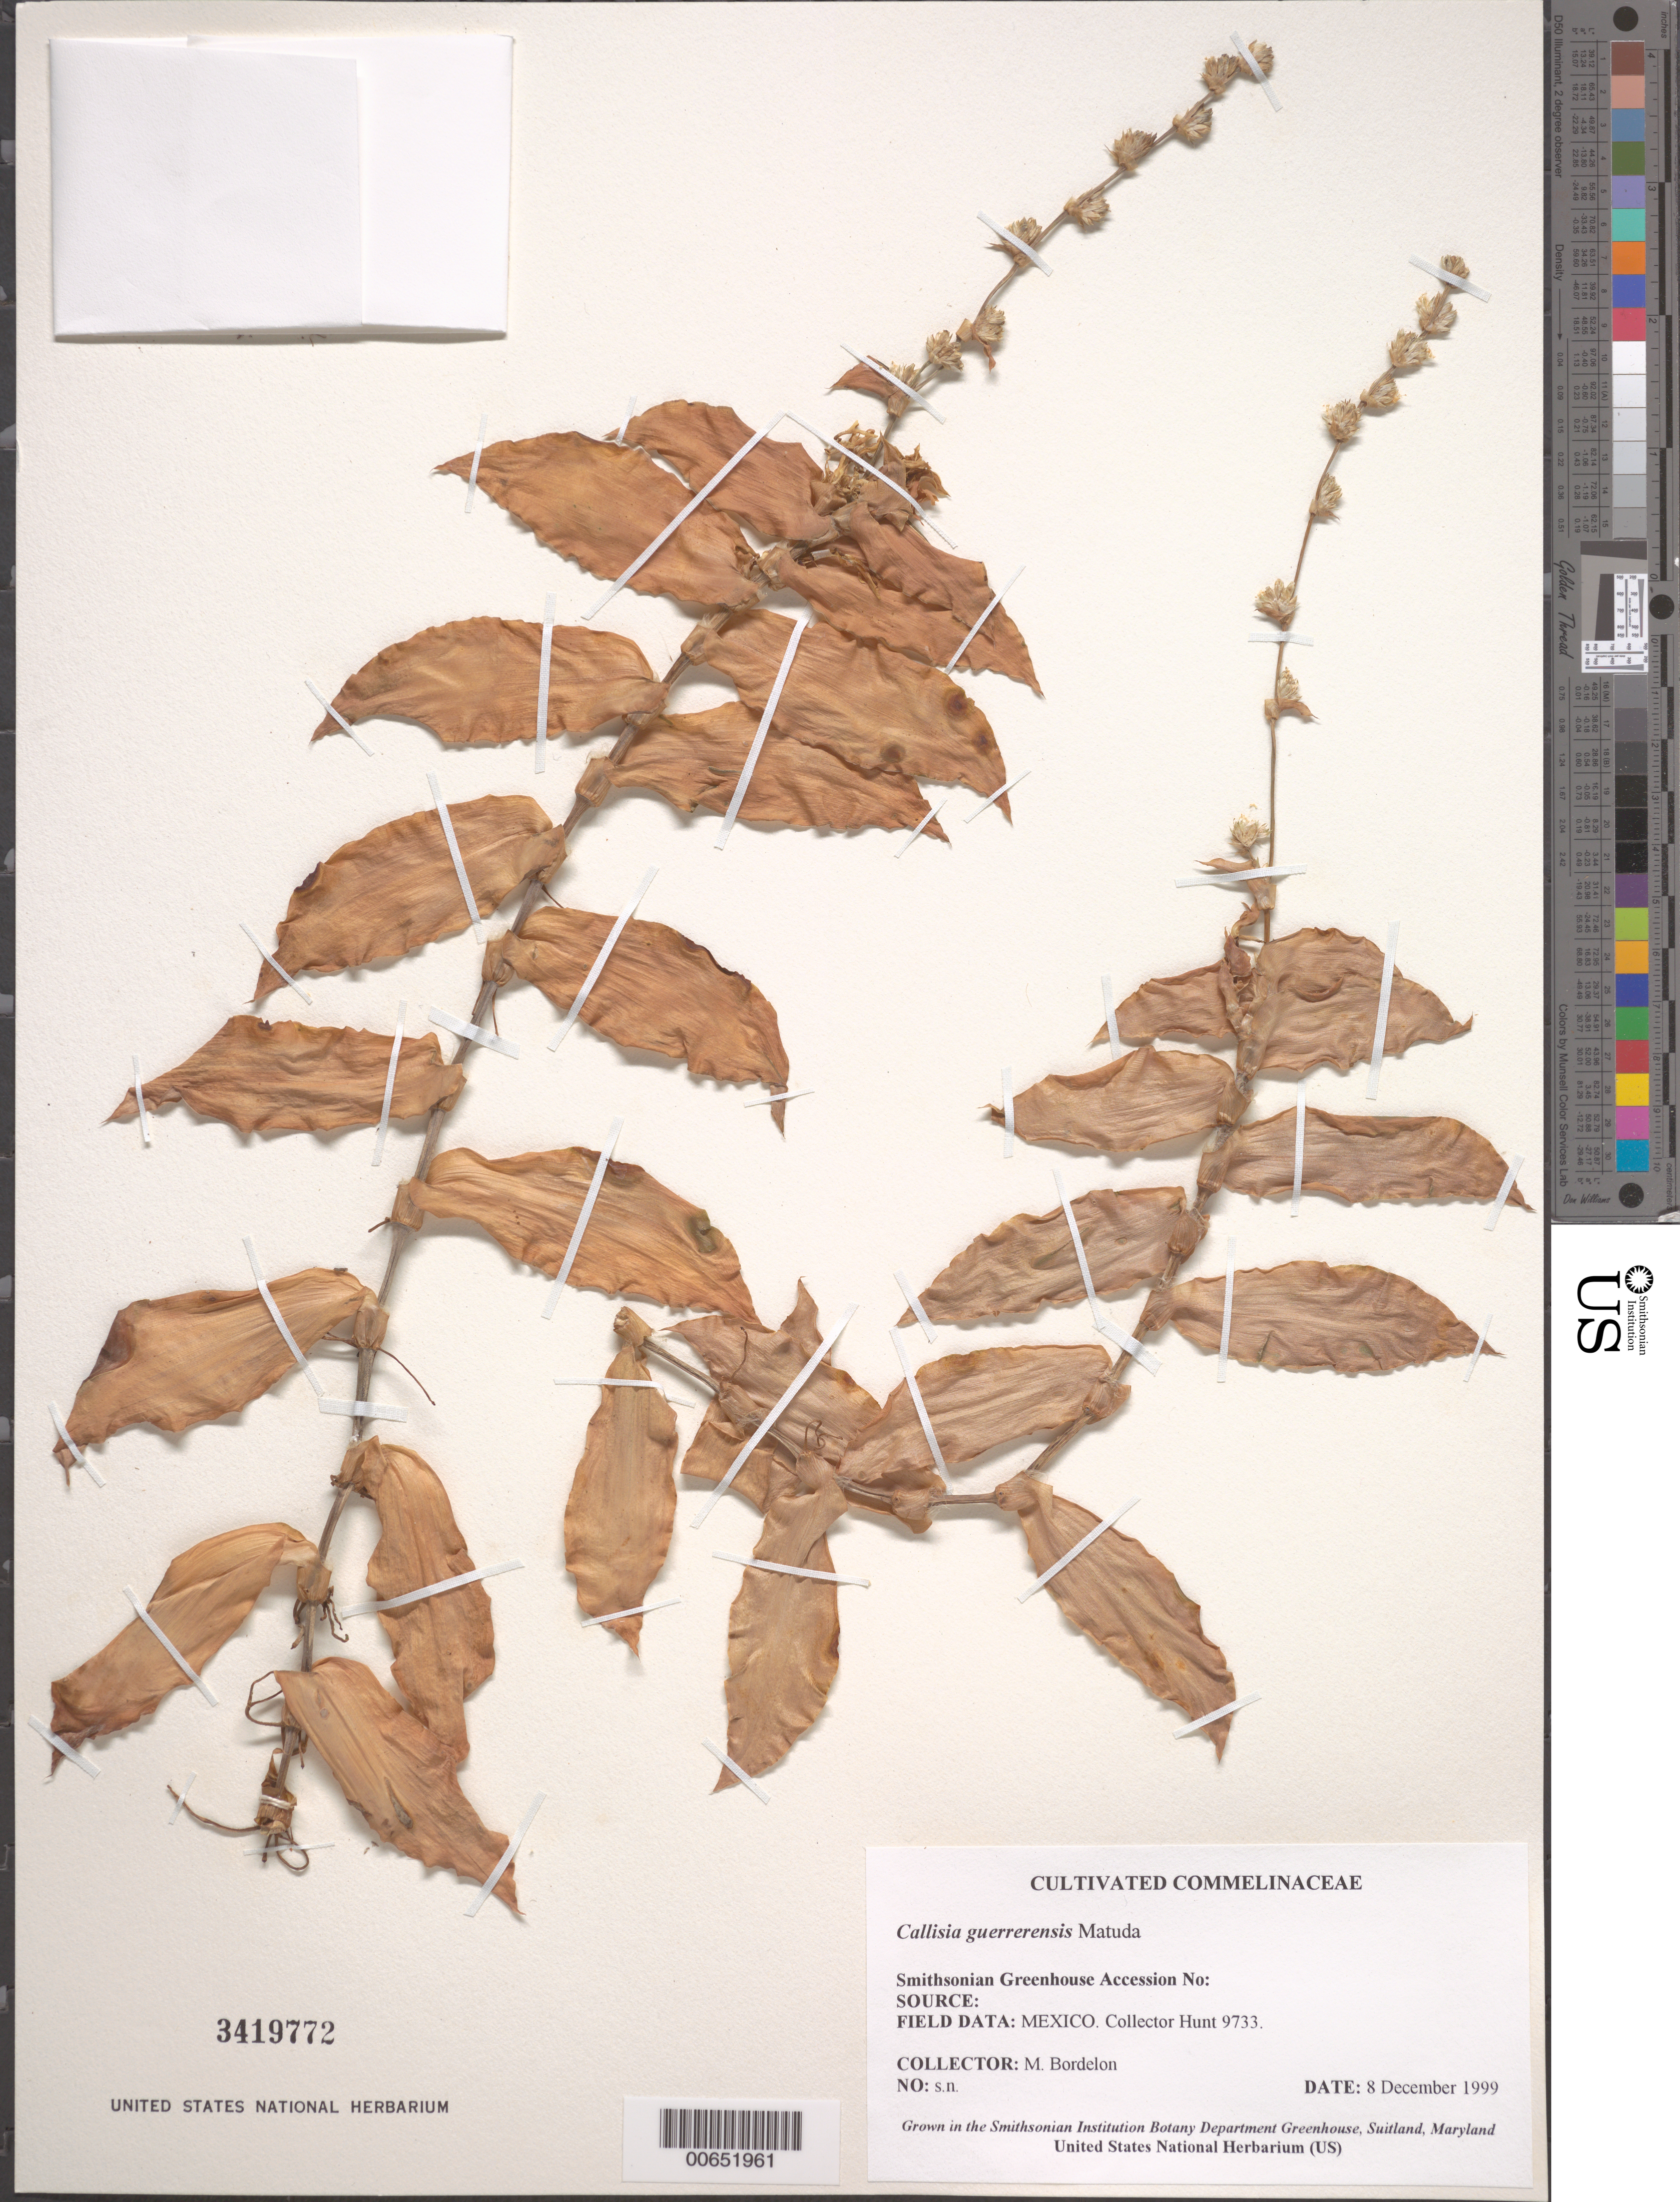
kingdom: Plantae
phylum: Tracheophyta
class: Liliopsida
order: Commelinales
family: Commelinaceae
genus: Callisia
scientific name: Callisia guerrerensis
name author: Matuda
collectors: M. Bordelon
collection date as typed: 08 Dec 1999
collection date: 1999-12-08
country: United States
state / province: Maryland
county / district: Prince George's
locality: Smithsonian greenhouse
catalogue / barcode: US 3419772